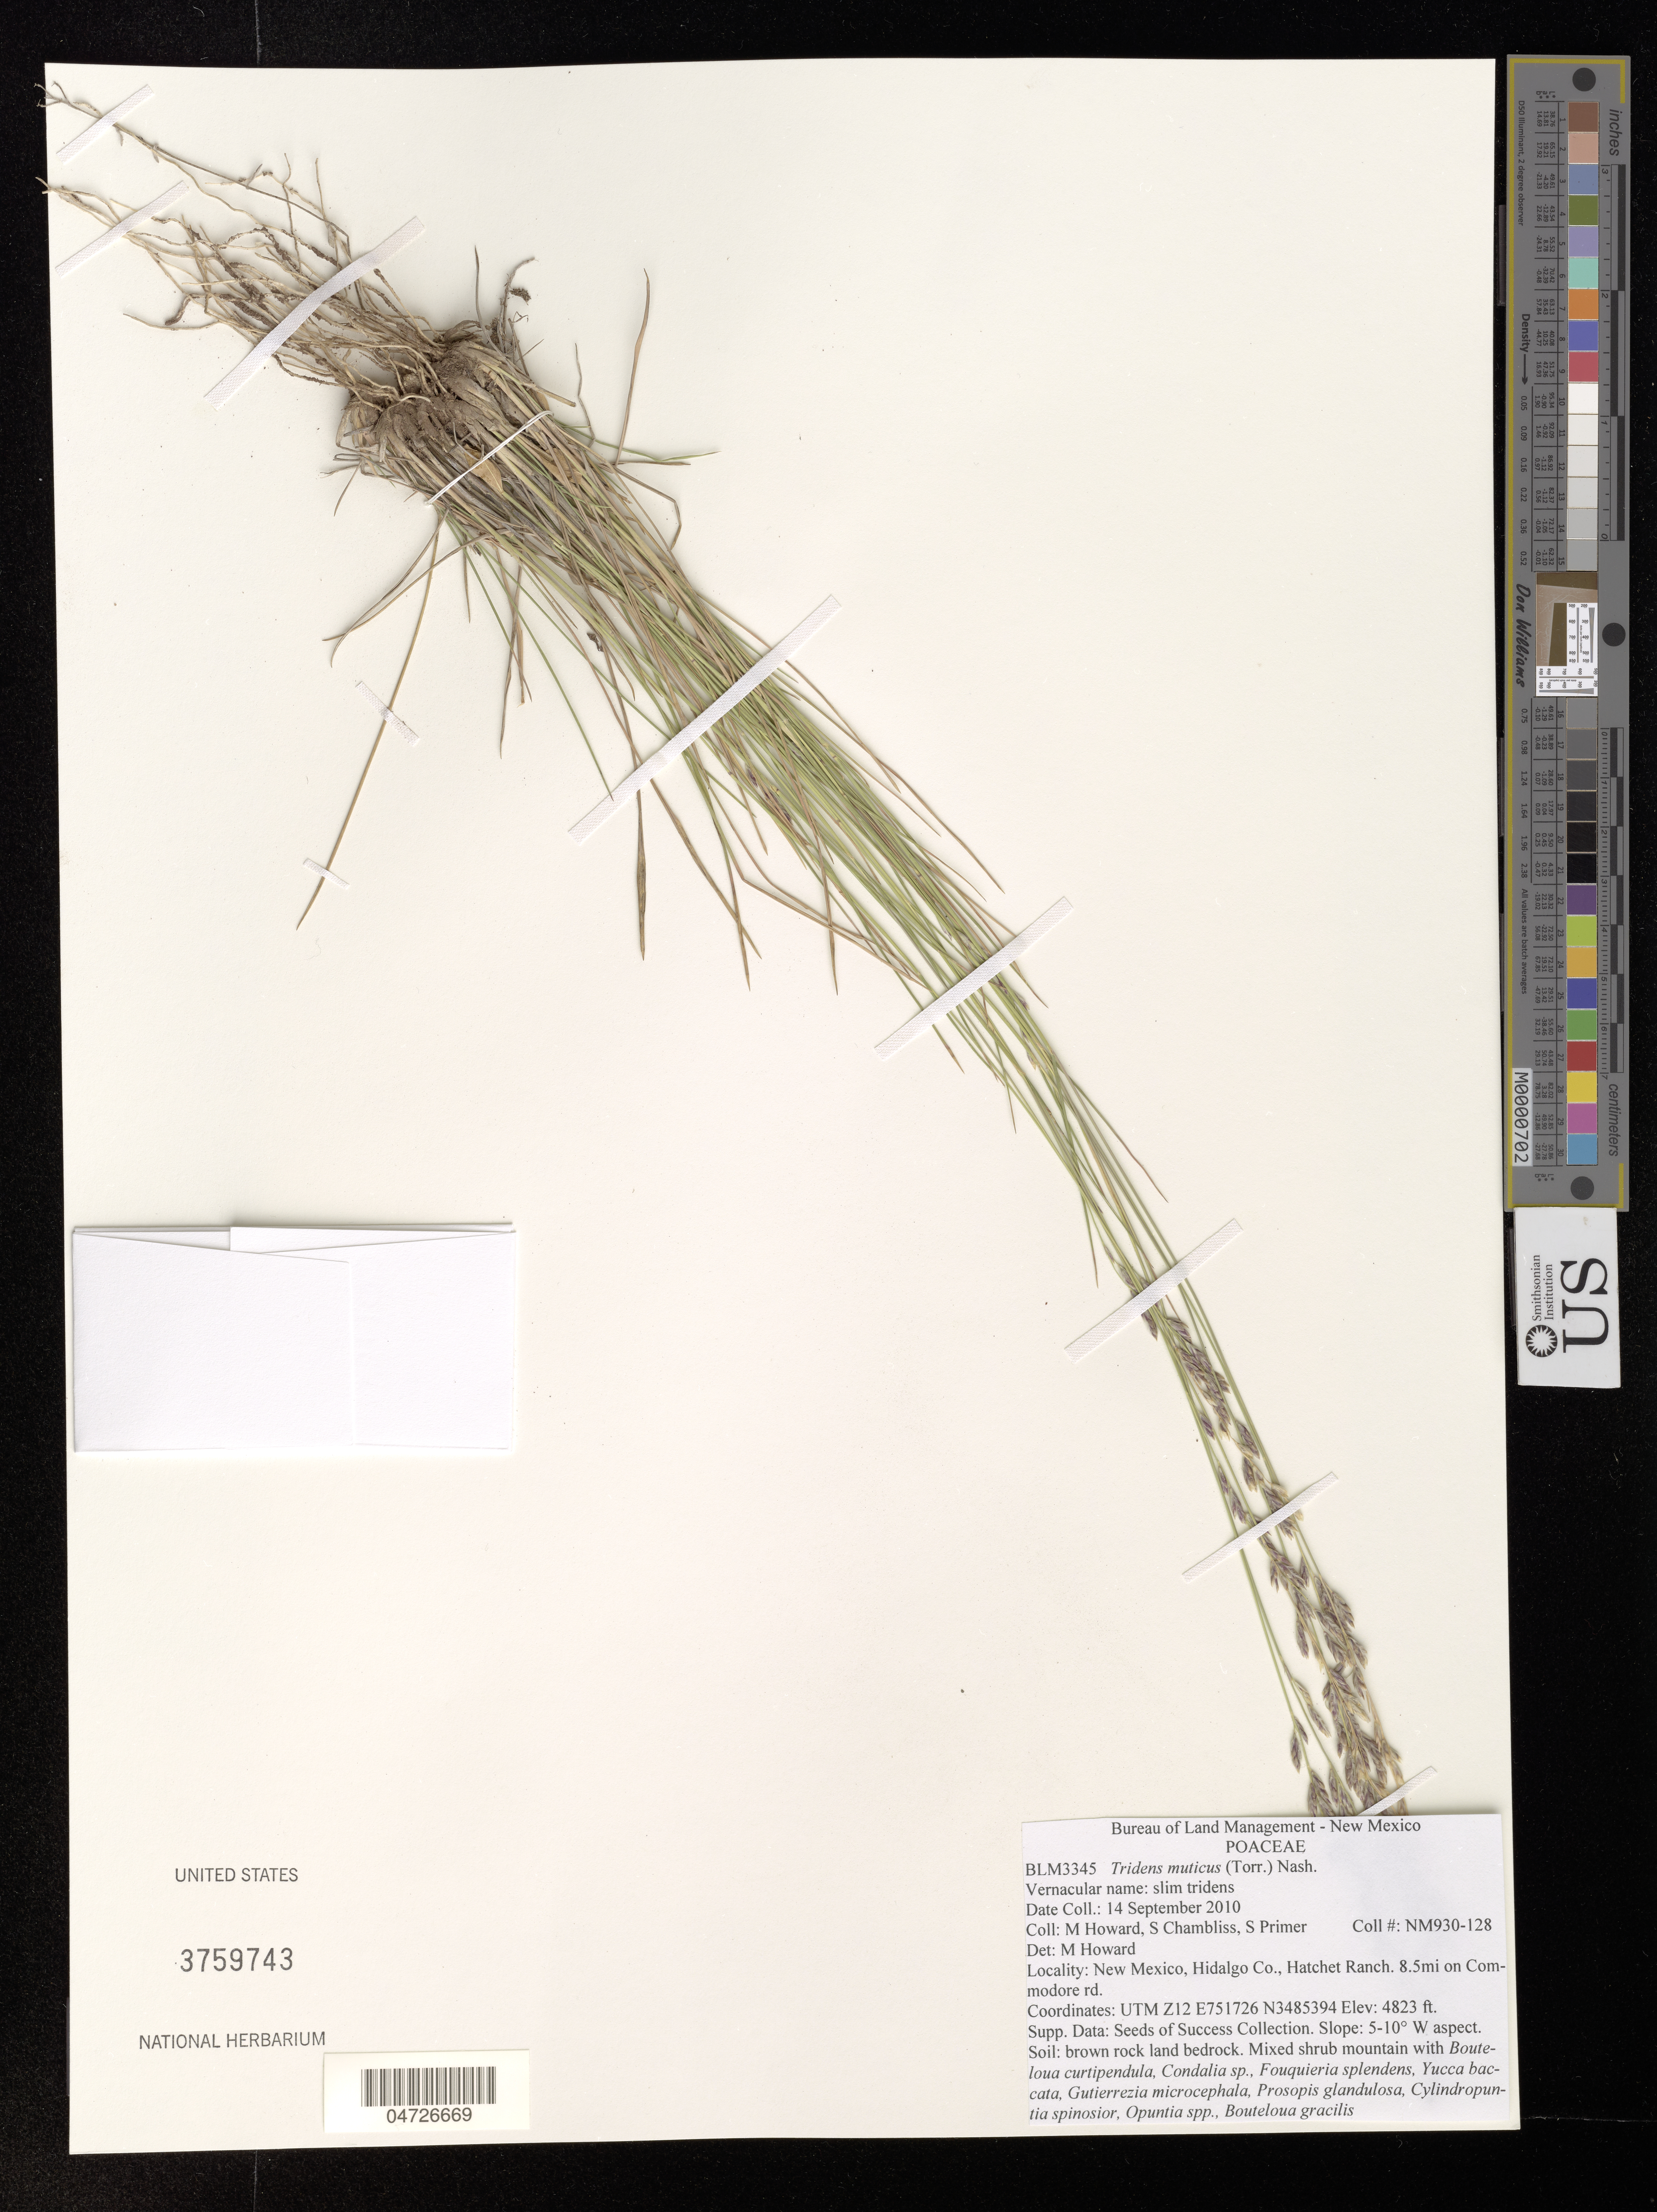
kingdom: Plantae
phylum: Tracheophyta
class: Liliopsida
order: Poales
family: Poaceae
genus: Tridens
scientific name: Tridens muticus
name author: (Torr.) Nash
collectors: M. Howard, S. Chambliss & S. Primer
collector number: NM930-128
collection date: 2010-09-14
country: United States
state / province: New Mexico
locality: Hidalgo Co., Hatchet Ranch. 8.5mi on Commodore rd.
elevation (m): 1470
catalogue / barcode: US 3759743